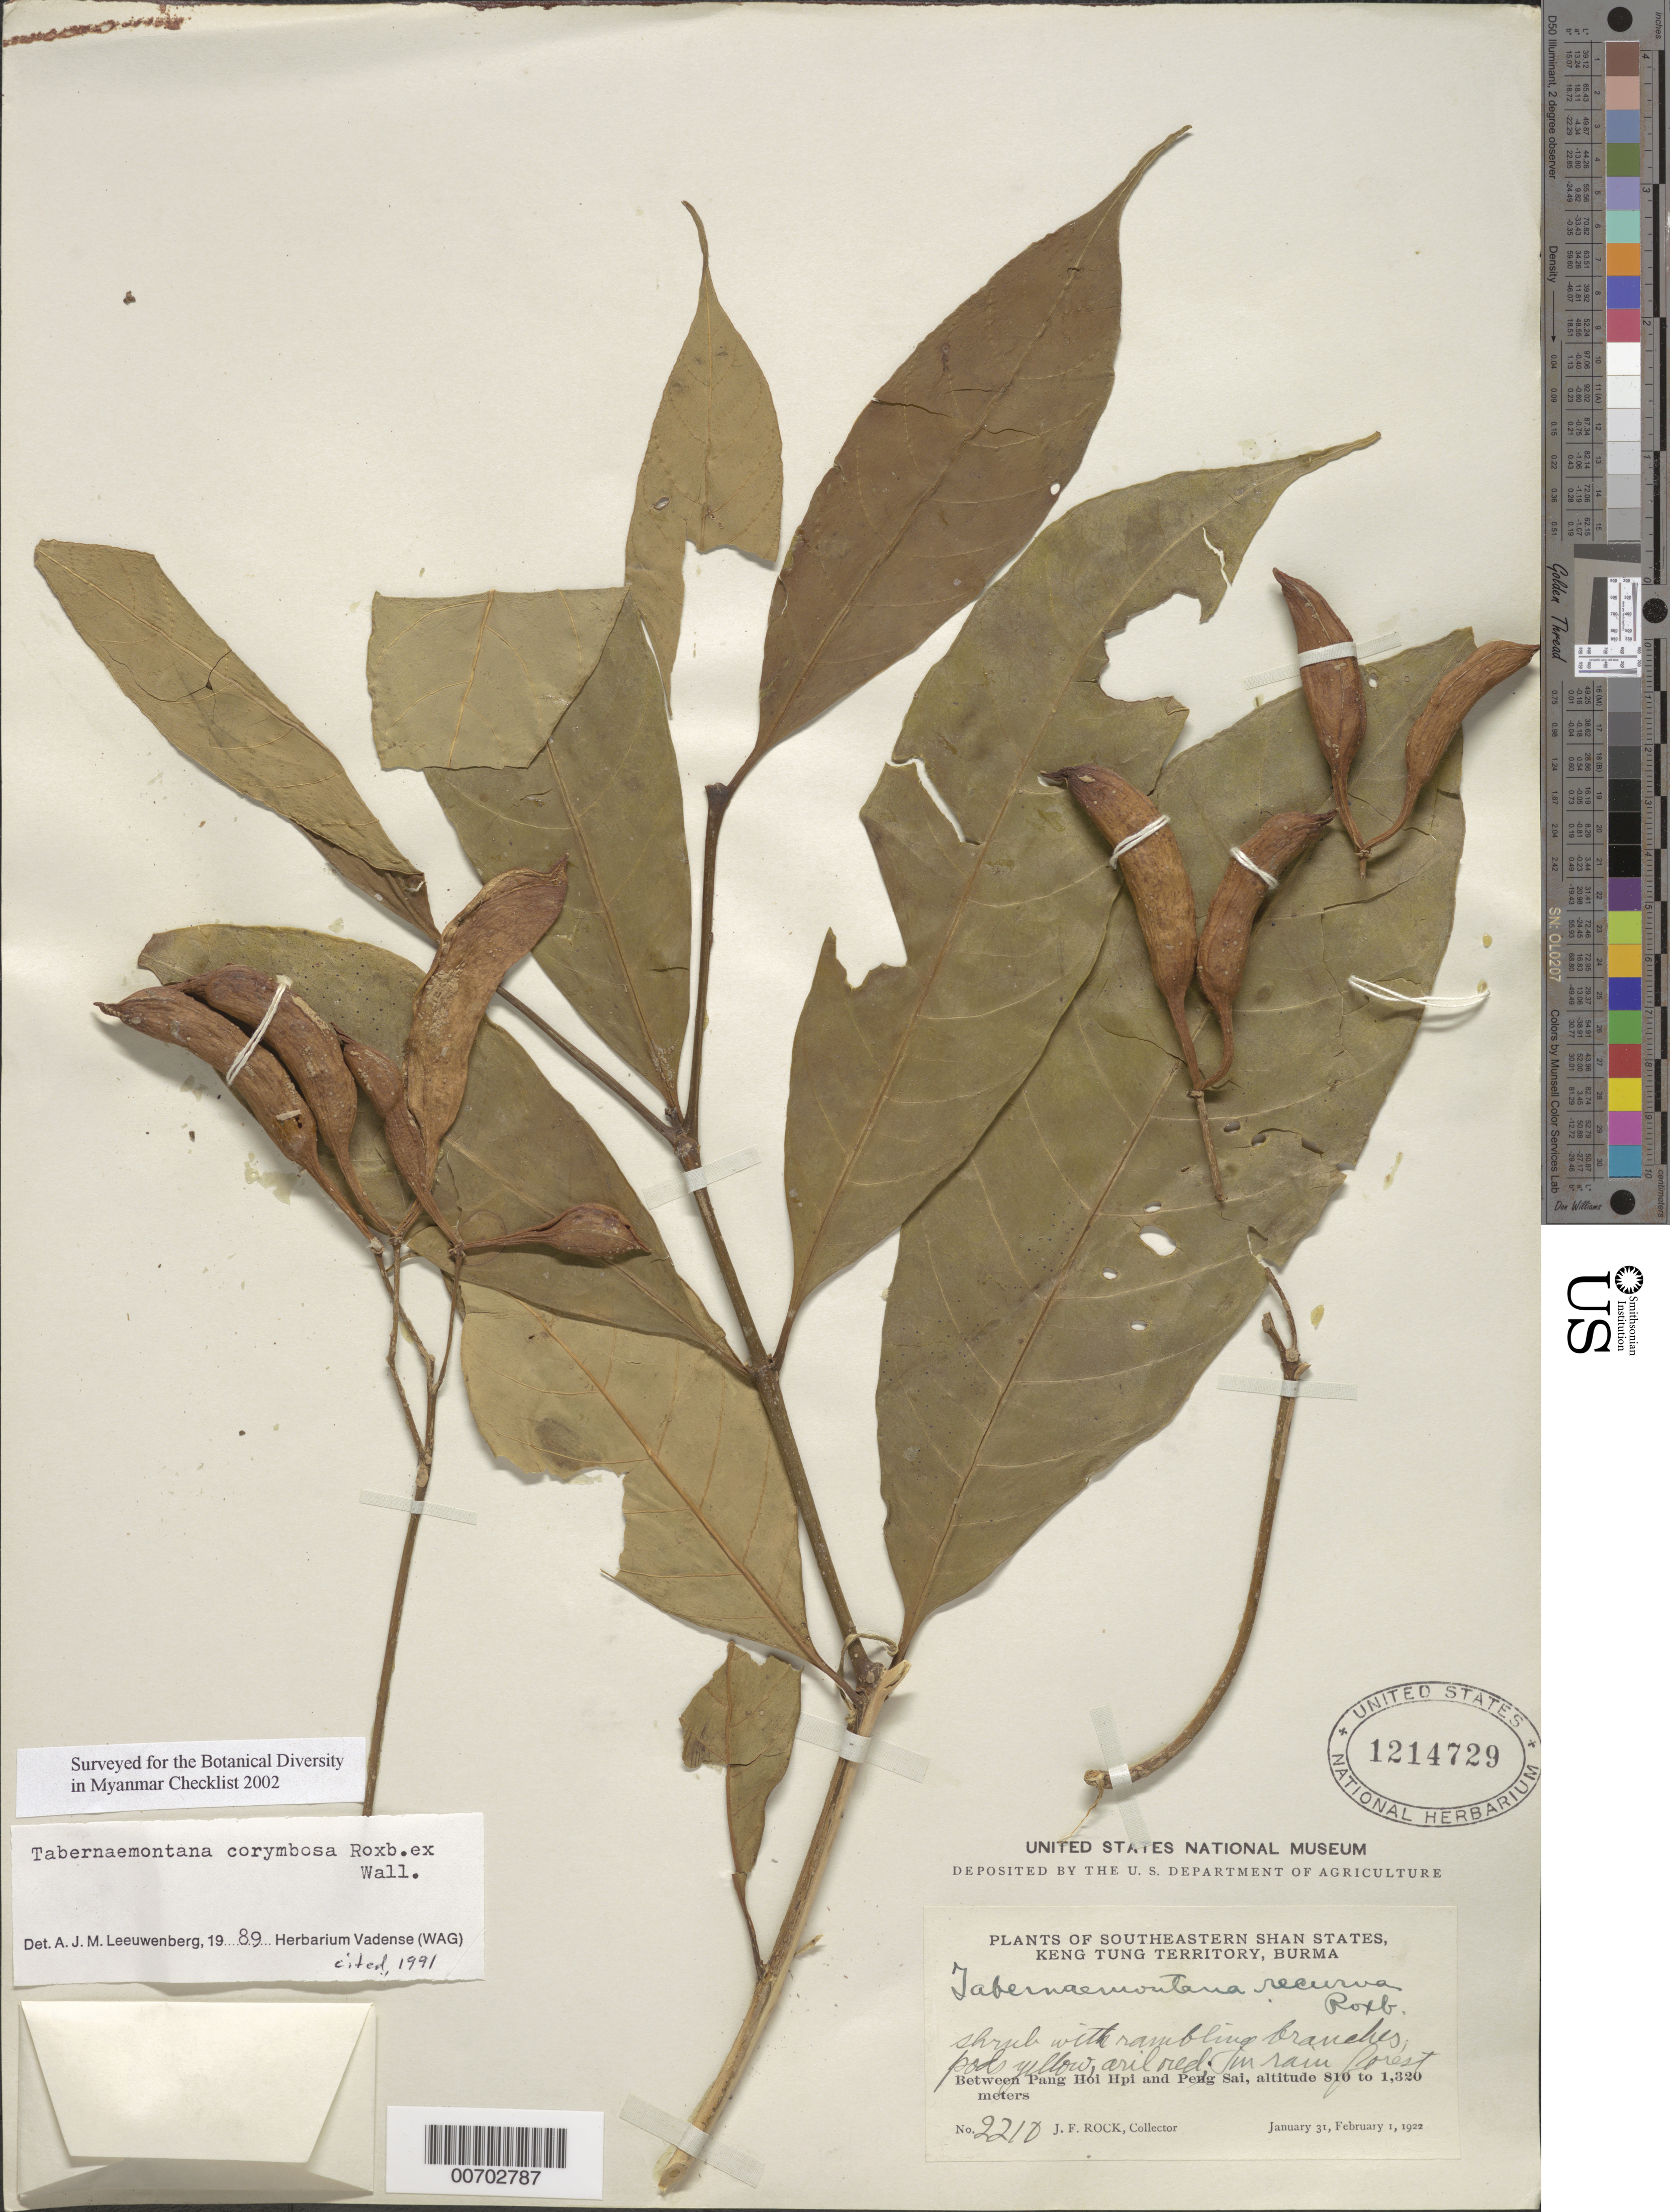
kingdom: Plantae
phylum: Tracheophyta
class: Magnoliopsida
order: Gentianales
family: Apocynaceae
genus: Tabernaemontana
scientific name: Tabernaemontana corymbosa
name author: Roxb. ex Wall.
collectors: J. F. Rock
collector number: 2210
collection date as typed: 31 Jan 1922 to 01 Feb 1922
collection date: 1922-01-31/1922-02-01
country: Myanmar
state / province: Shan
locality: Southeastern Shan States, Keng Tung Terr., betw. Pang Hoi Hpi and Peng Sai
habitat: Rainforest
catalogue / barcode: US 1214729